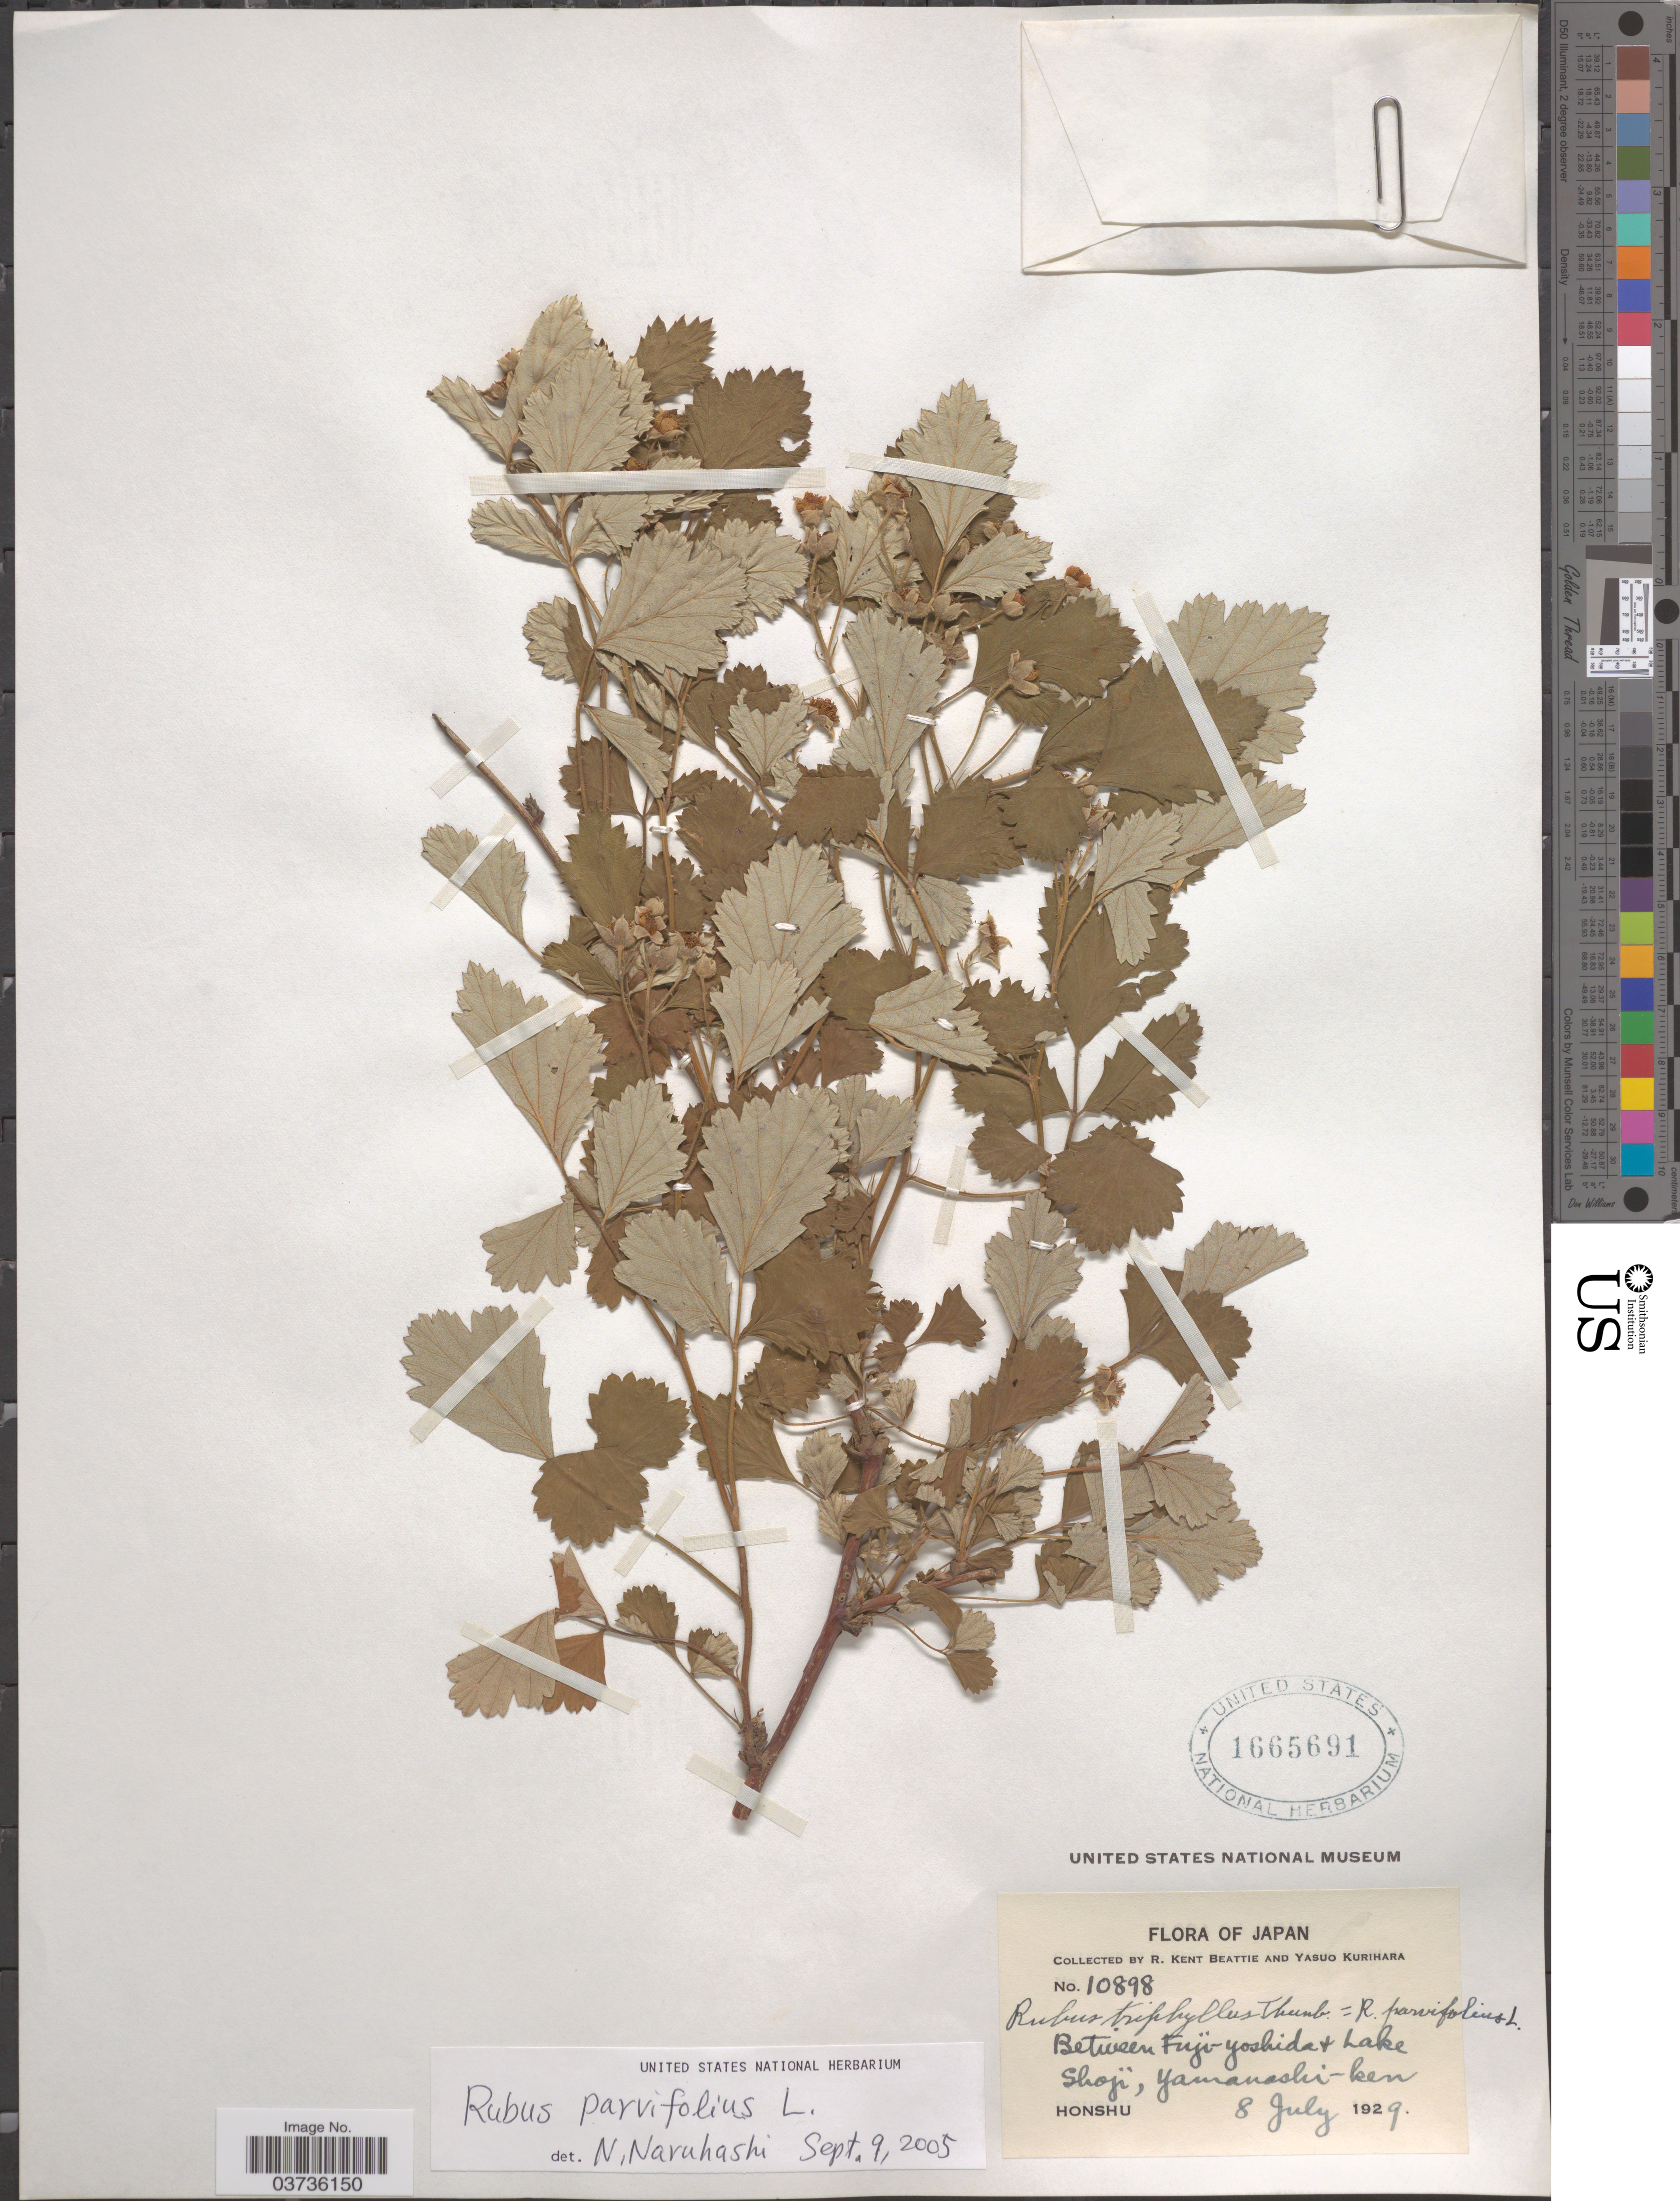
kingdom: Plantae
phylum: Tracheophyta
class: Magnoliopsida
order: Rosales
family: Rosaceae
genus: Rubus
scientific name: Rubus parvifolius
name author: L.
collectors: R. K. Beattie & Y. Kurihara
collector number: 10898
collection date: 1929-07-08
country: Japan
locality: Between Fuji-yoshida & Lake Shoji, Yamanashi-ken. Honshu.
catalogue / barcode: US 1665691